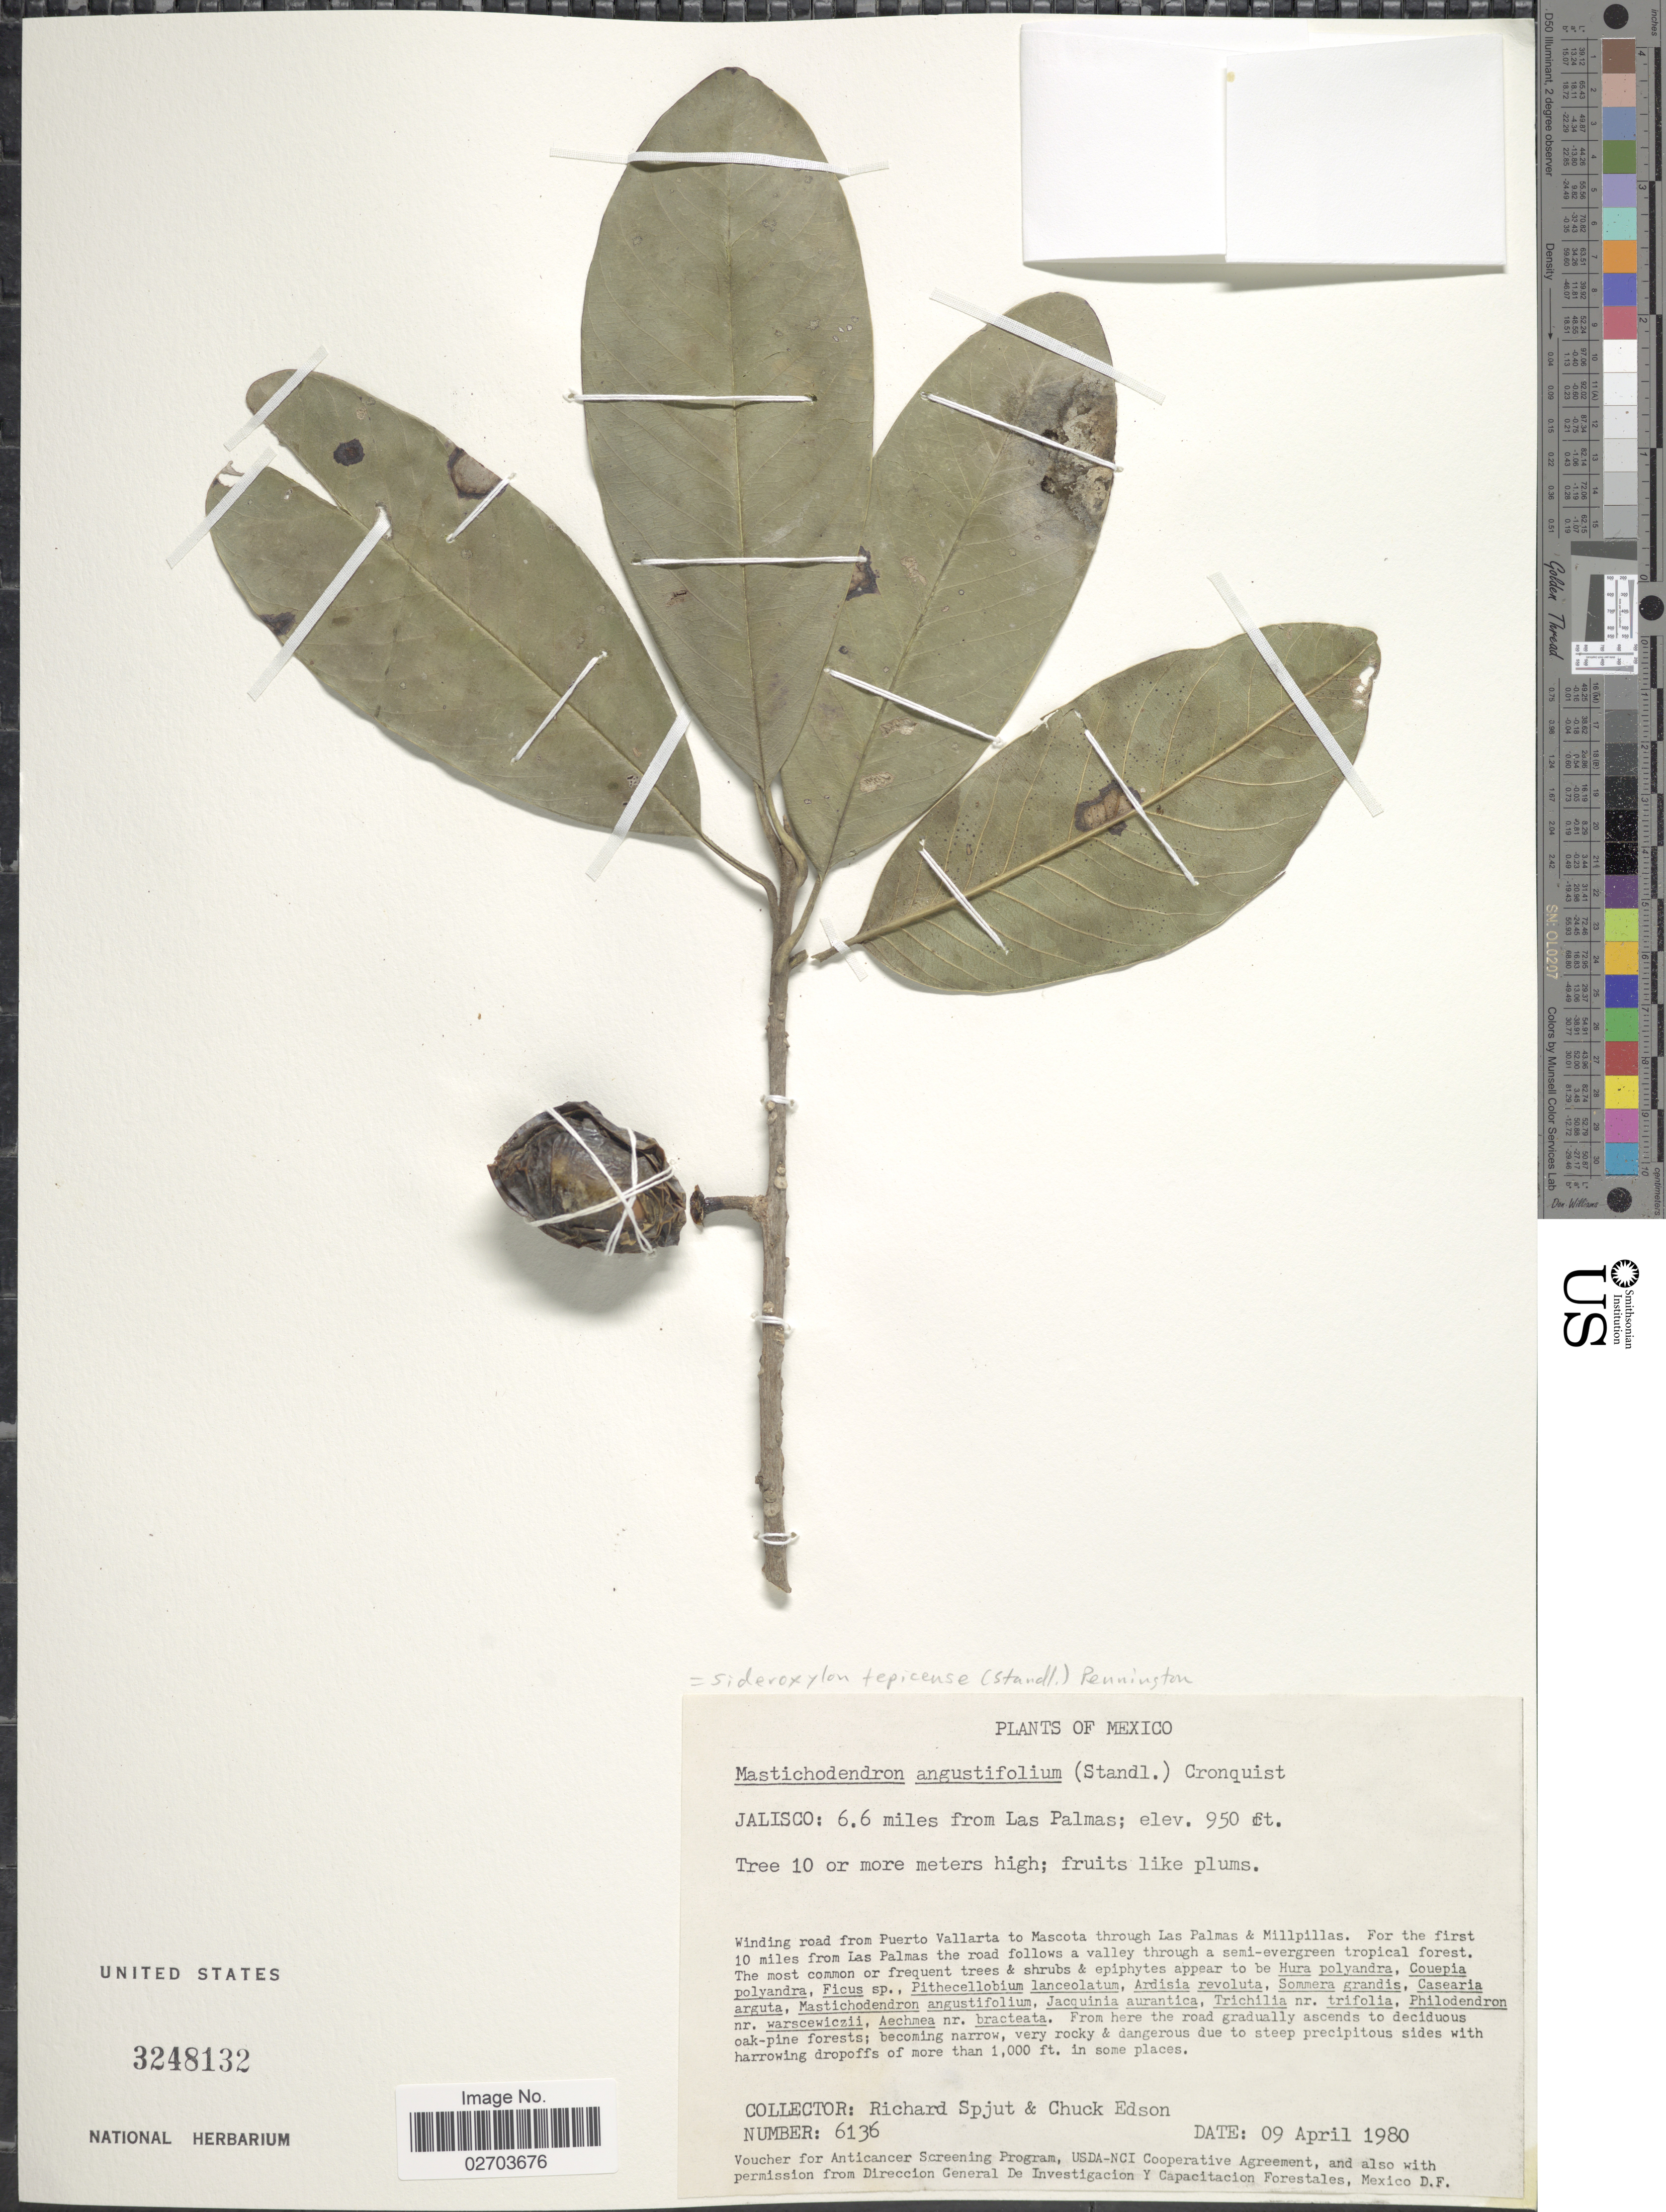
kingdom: Plantae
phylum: Tracheophyta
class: Magnoliopsida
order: Ericales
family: Sapotaceae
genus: Sideroxylon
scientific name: Sideroxylon tepicense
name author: (Standl.) T.D. Penn.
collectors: R. Spjut & C. Edson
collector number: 6136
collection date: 1980-04-09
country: Mexico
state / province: Jalisco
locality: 6.6 miles from Las Palmas, winding road from Puerto Vallarta to Mascota through Las Palmas & Millpillas, for the first 10 miles from Las Palmas the road follows a valley through a semi-evergreen tropical forest.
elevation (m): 290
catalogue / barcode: US 248132